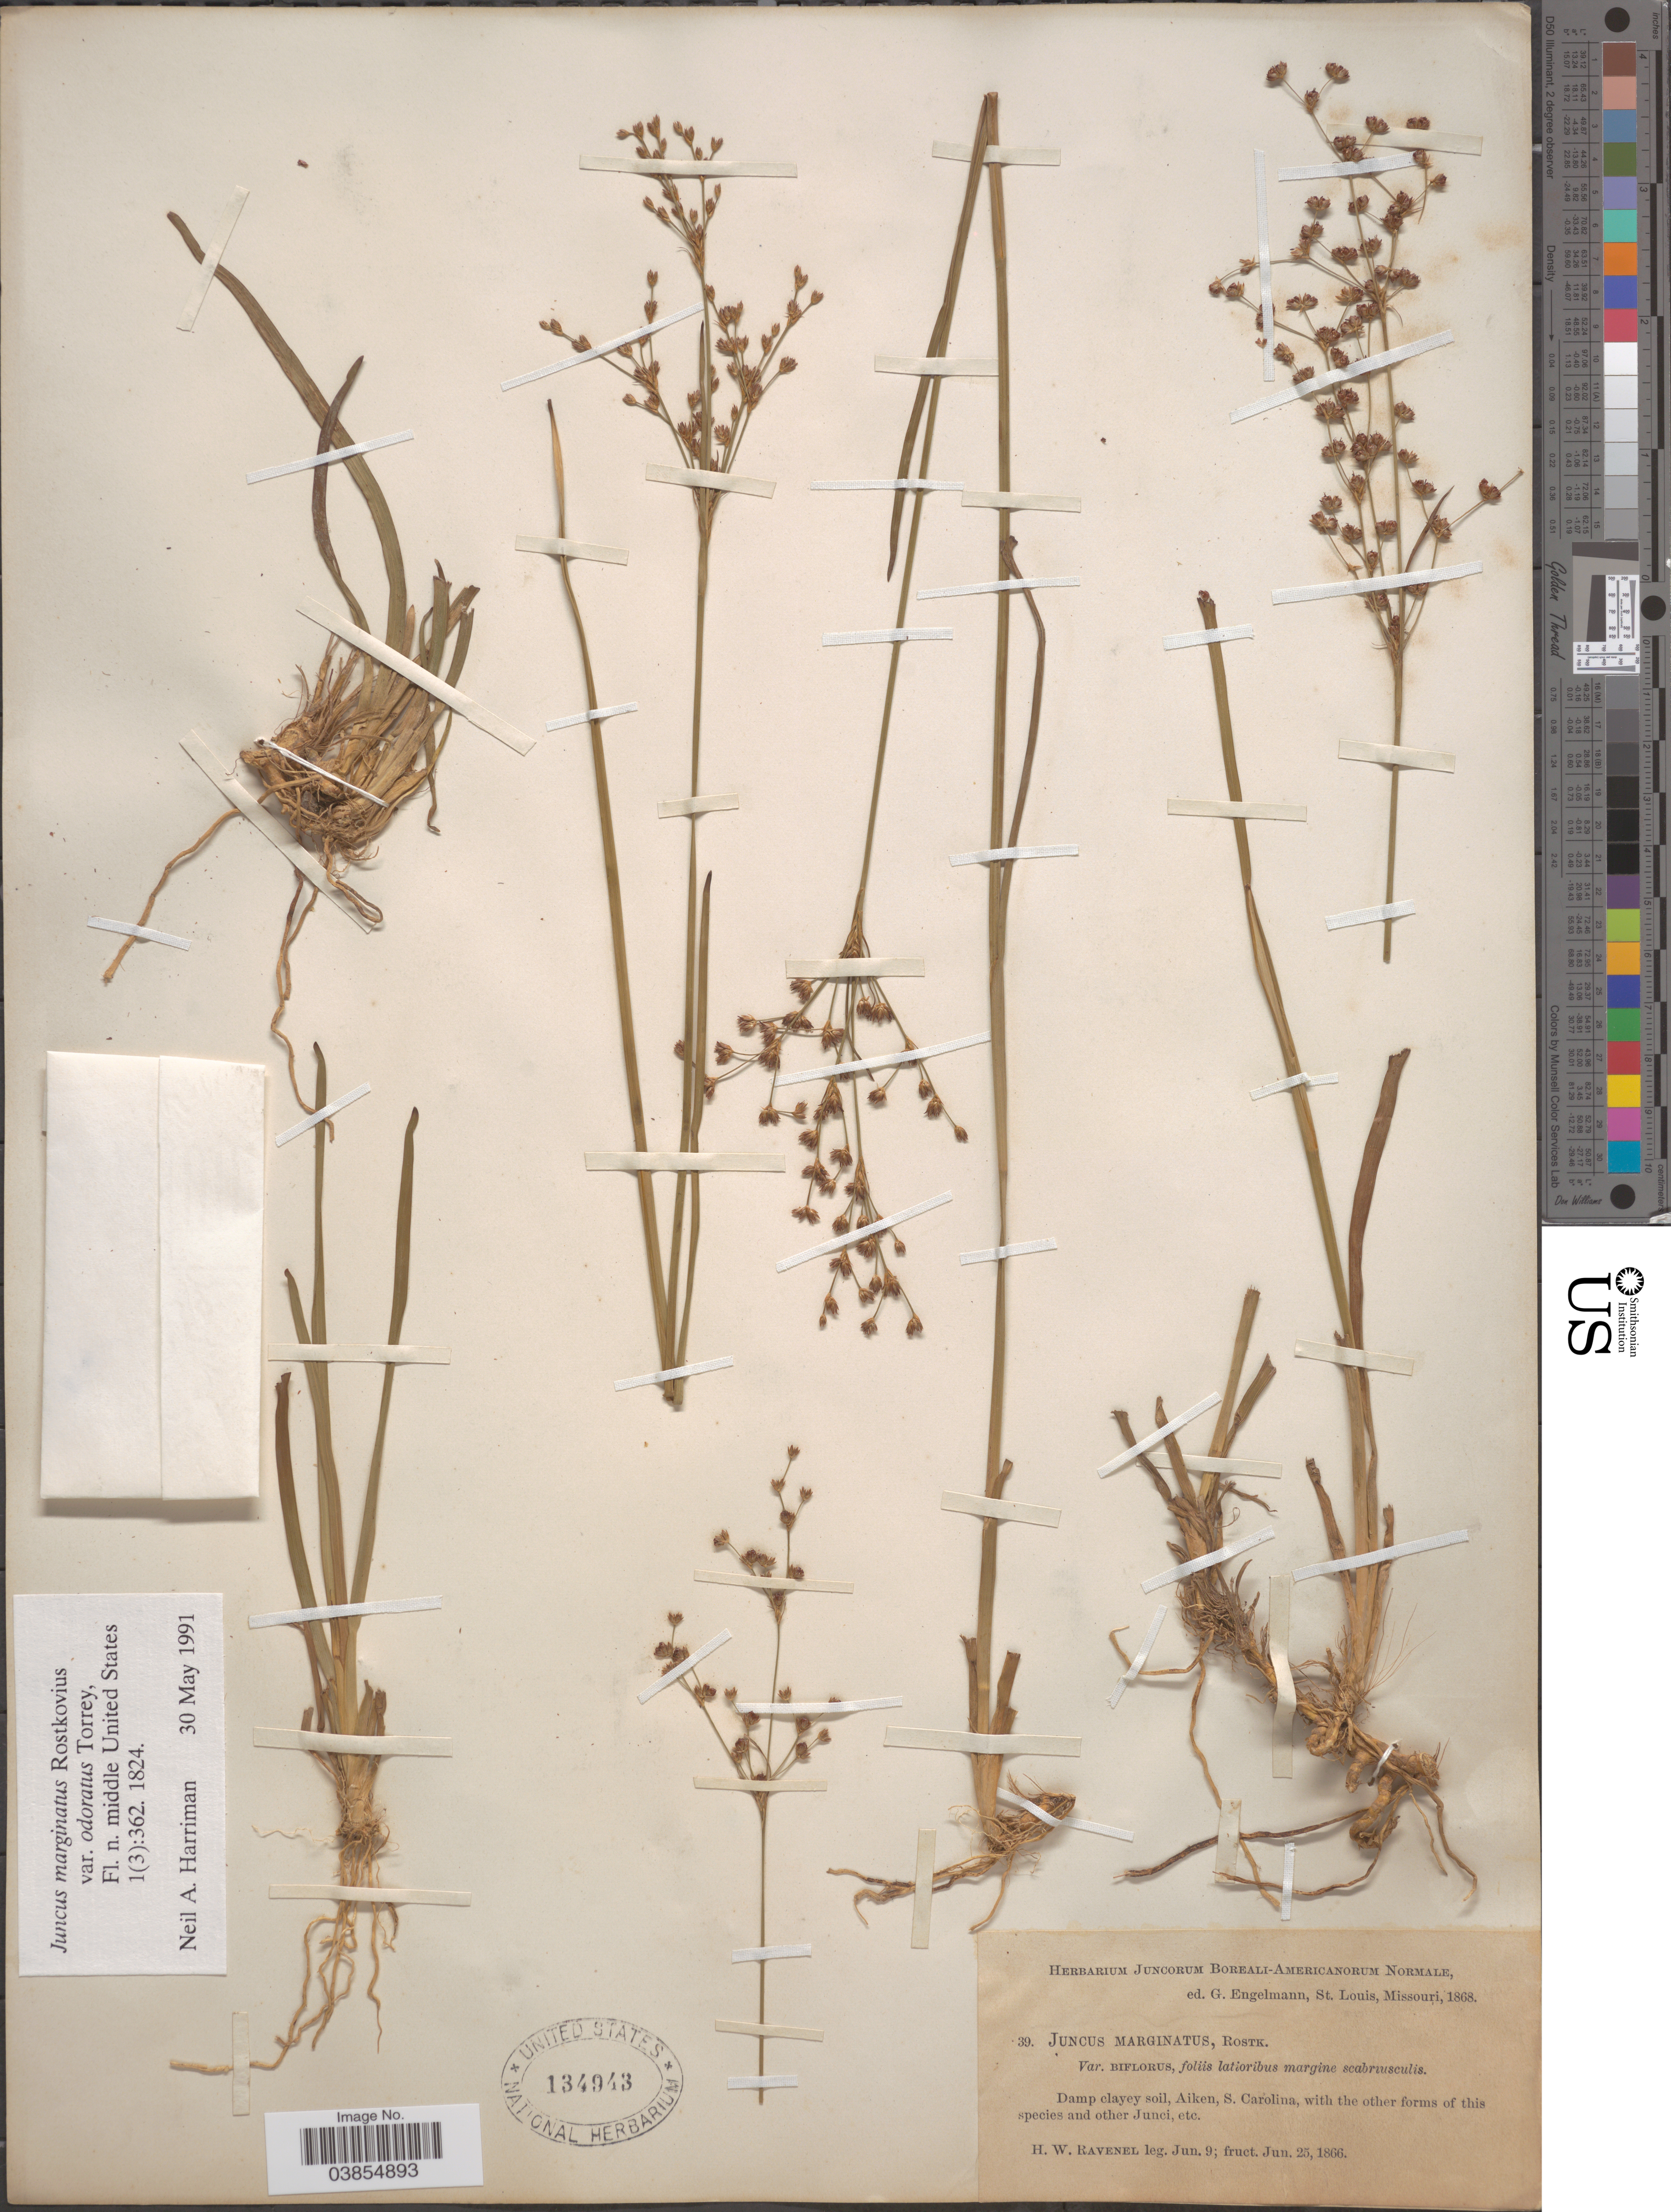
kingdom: Plantae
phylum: Tracheophyta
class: Liliopsida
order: Poales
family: Juncaceae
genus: Juncus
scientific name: Juncus marginatus var. odoratus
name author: Torr.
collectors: H. Ravenel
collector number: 39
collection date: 1866-06-09/1866-06-25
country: United States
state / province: South Carolina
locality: Damp clayey soil, Aiken, with the other forms of this species and other Junci, etc.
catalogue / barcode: US 134943